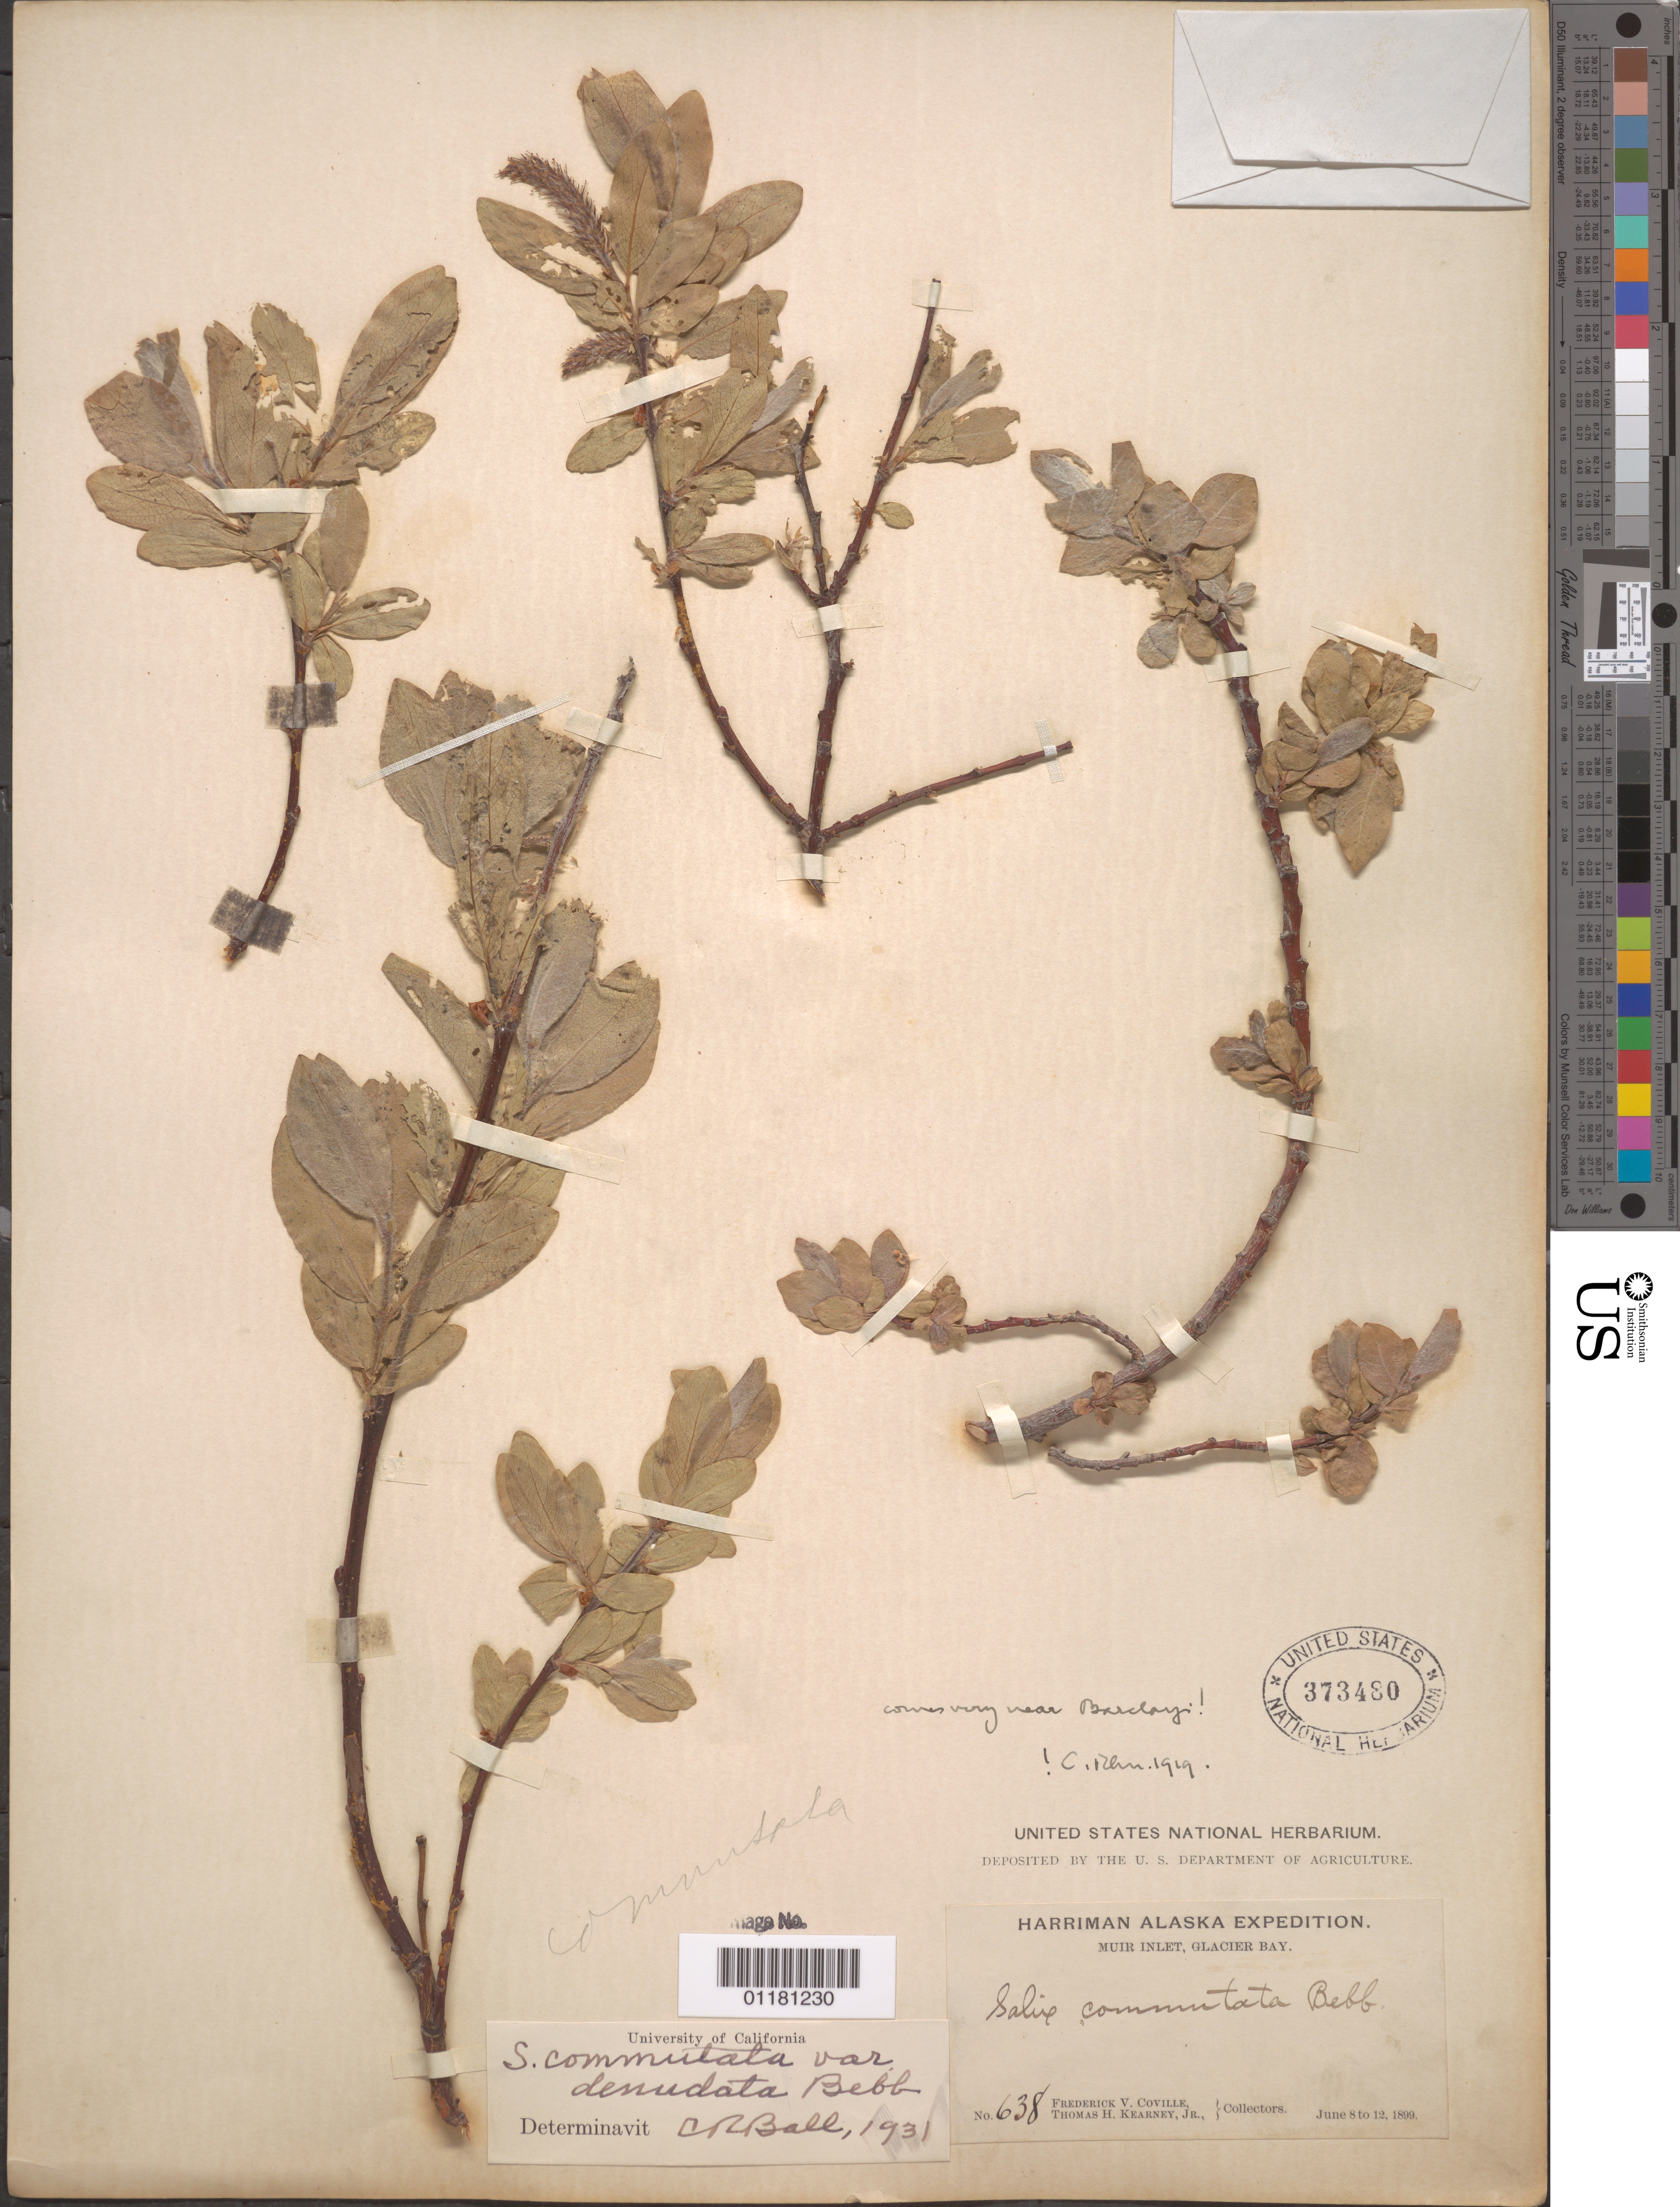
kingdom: Plantae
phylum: Tracheophyta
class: Magnoliopsida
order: Malpighiales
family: Salicaceae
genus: Salix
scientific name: Salix commutata var. dentata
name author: Bebb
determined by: Ball, C. R.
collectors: F. V. Coville & T. H. Kearney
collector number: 638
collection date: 1899-06-08/1899-06-12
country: United States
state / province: Alaska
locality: Muir Inlet, Glacier Bay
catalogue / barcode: US 373480